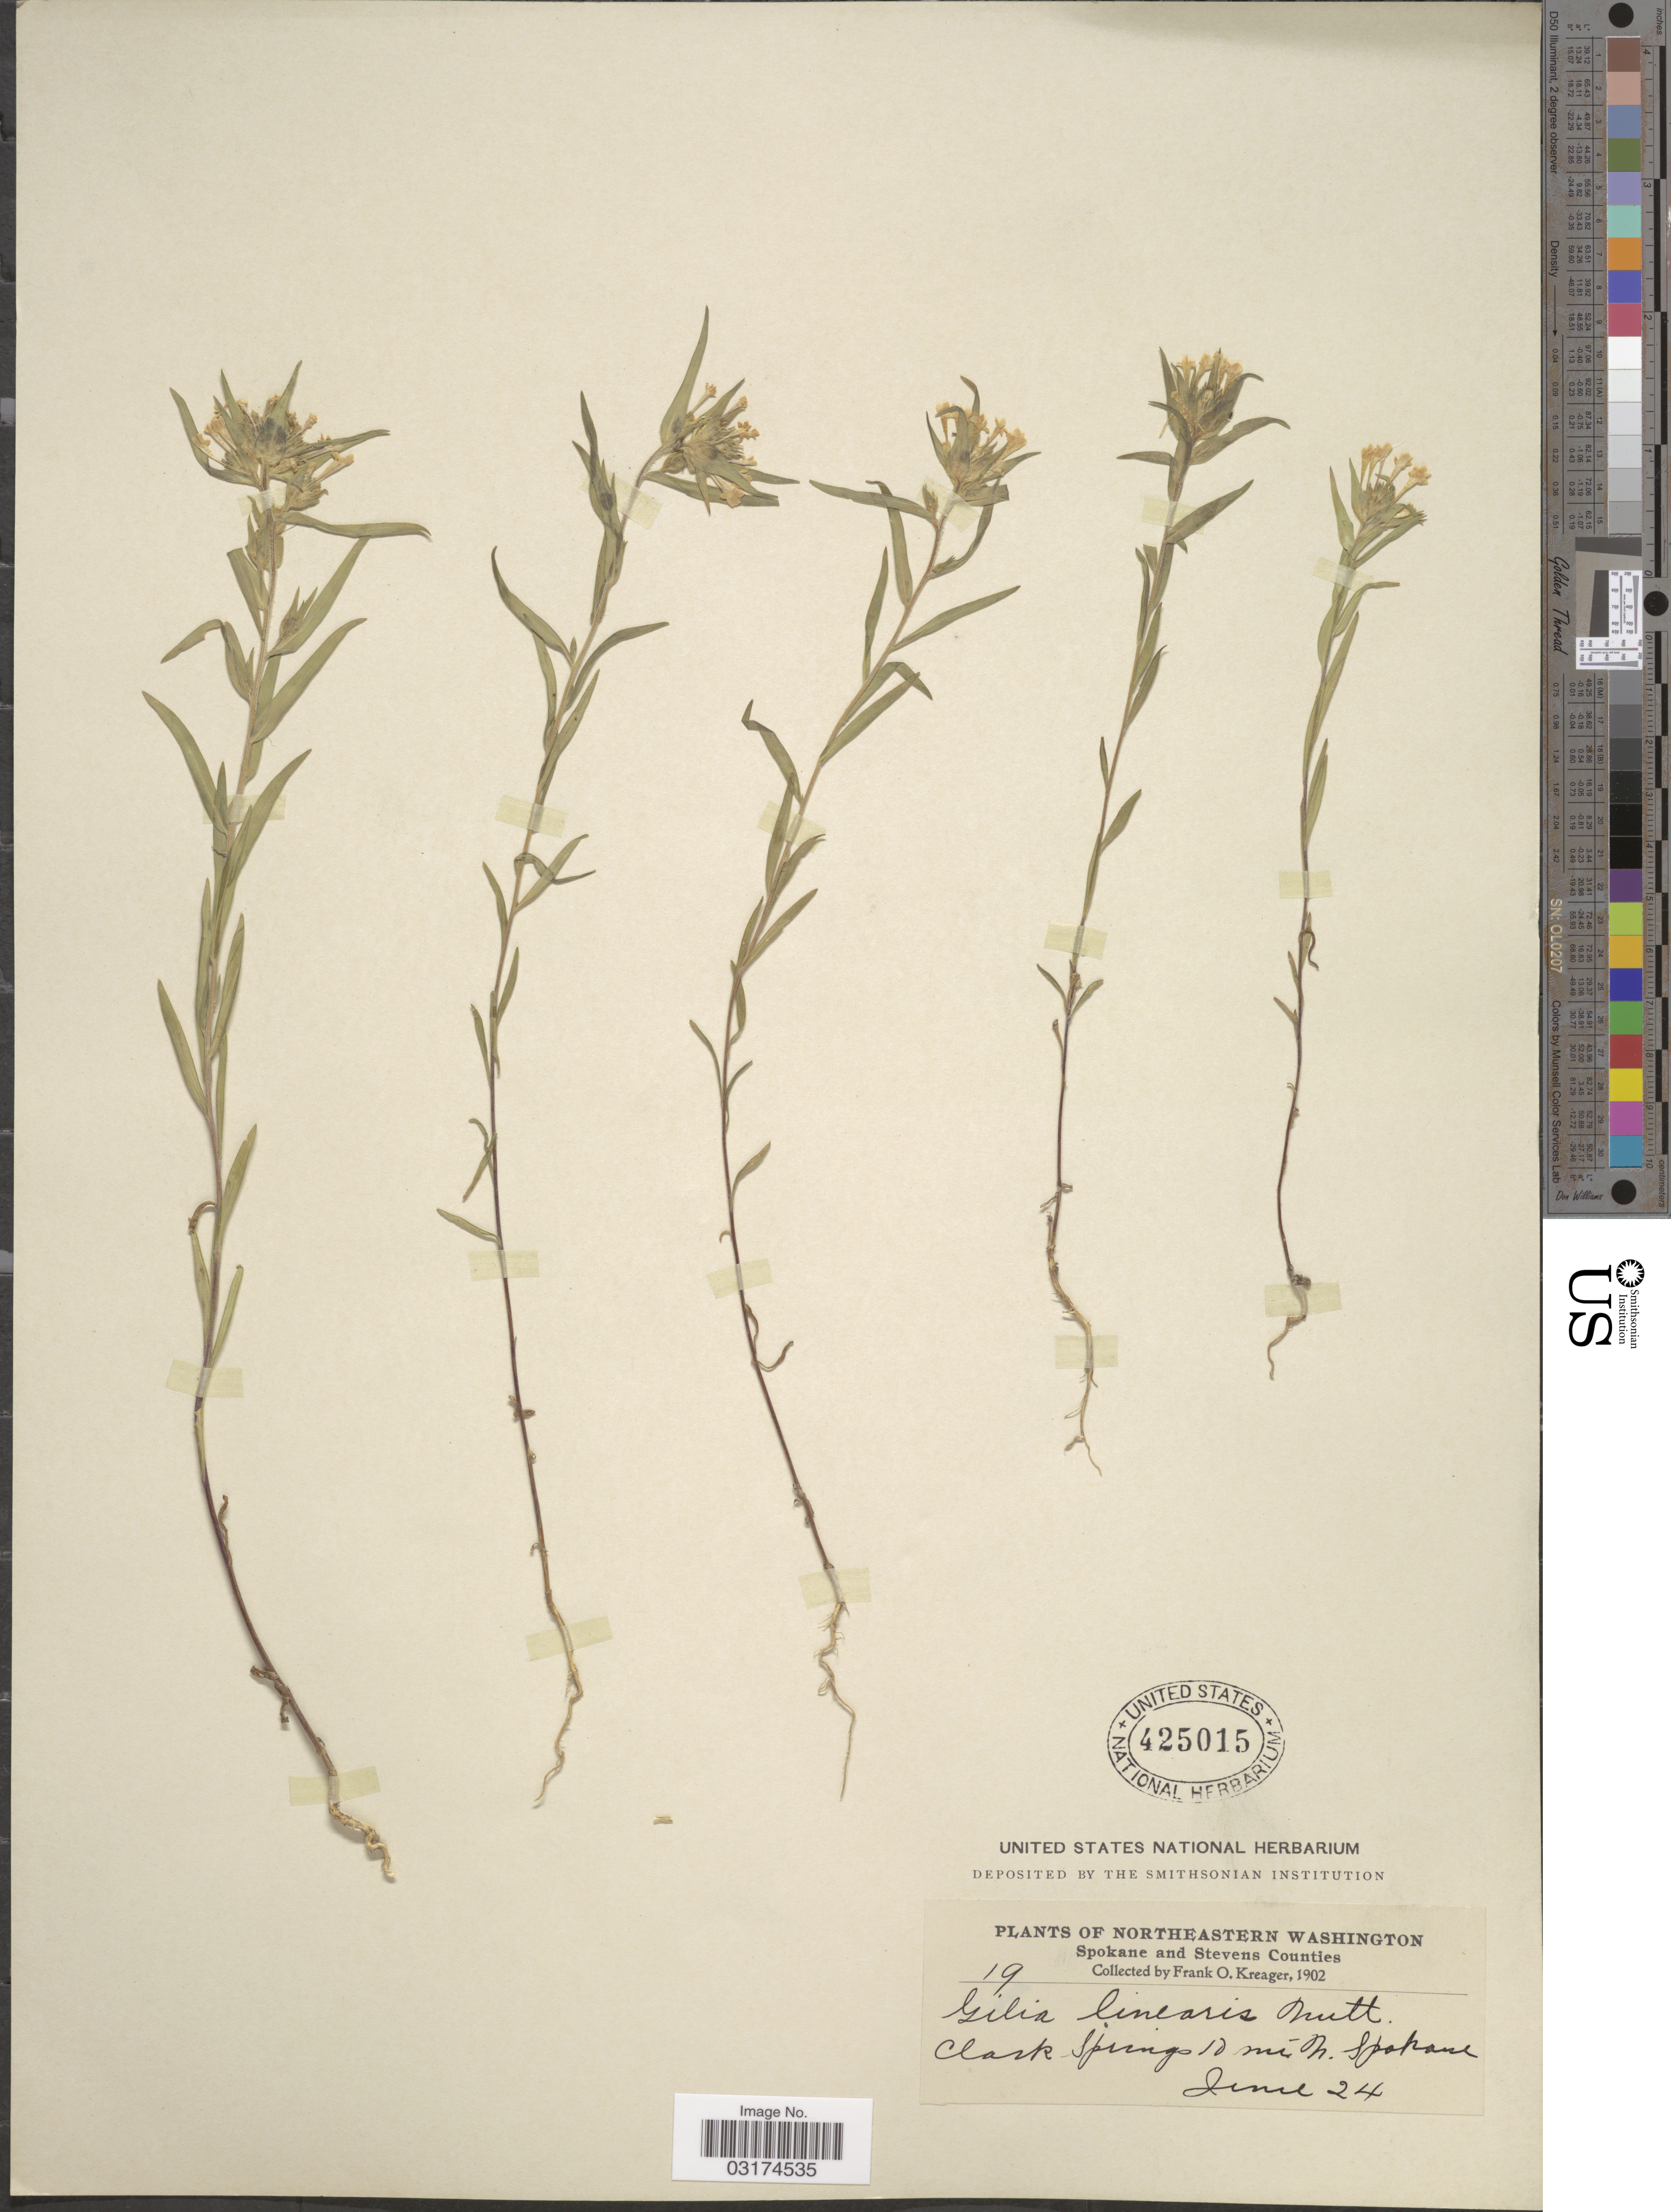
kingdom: Plantae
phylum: Tracheophyta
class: Magnoliopsida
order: Ericales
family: Polemoniaceae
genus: Collomia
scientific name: Collomia linearis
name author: Nutt.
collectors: F. Kreager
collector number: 19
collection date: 1902-06-24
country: United States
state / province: Washington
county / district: Spokane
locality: Clark Springs, 10 mi N. Spokane. Northeastern Washington. Stevens County.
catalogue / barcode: US 425015